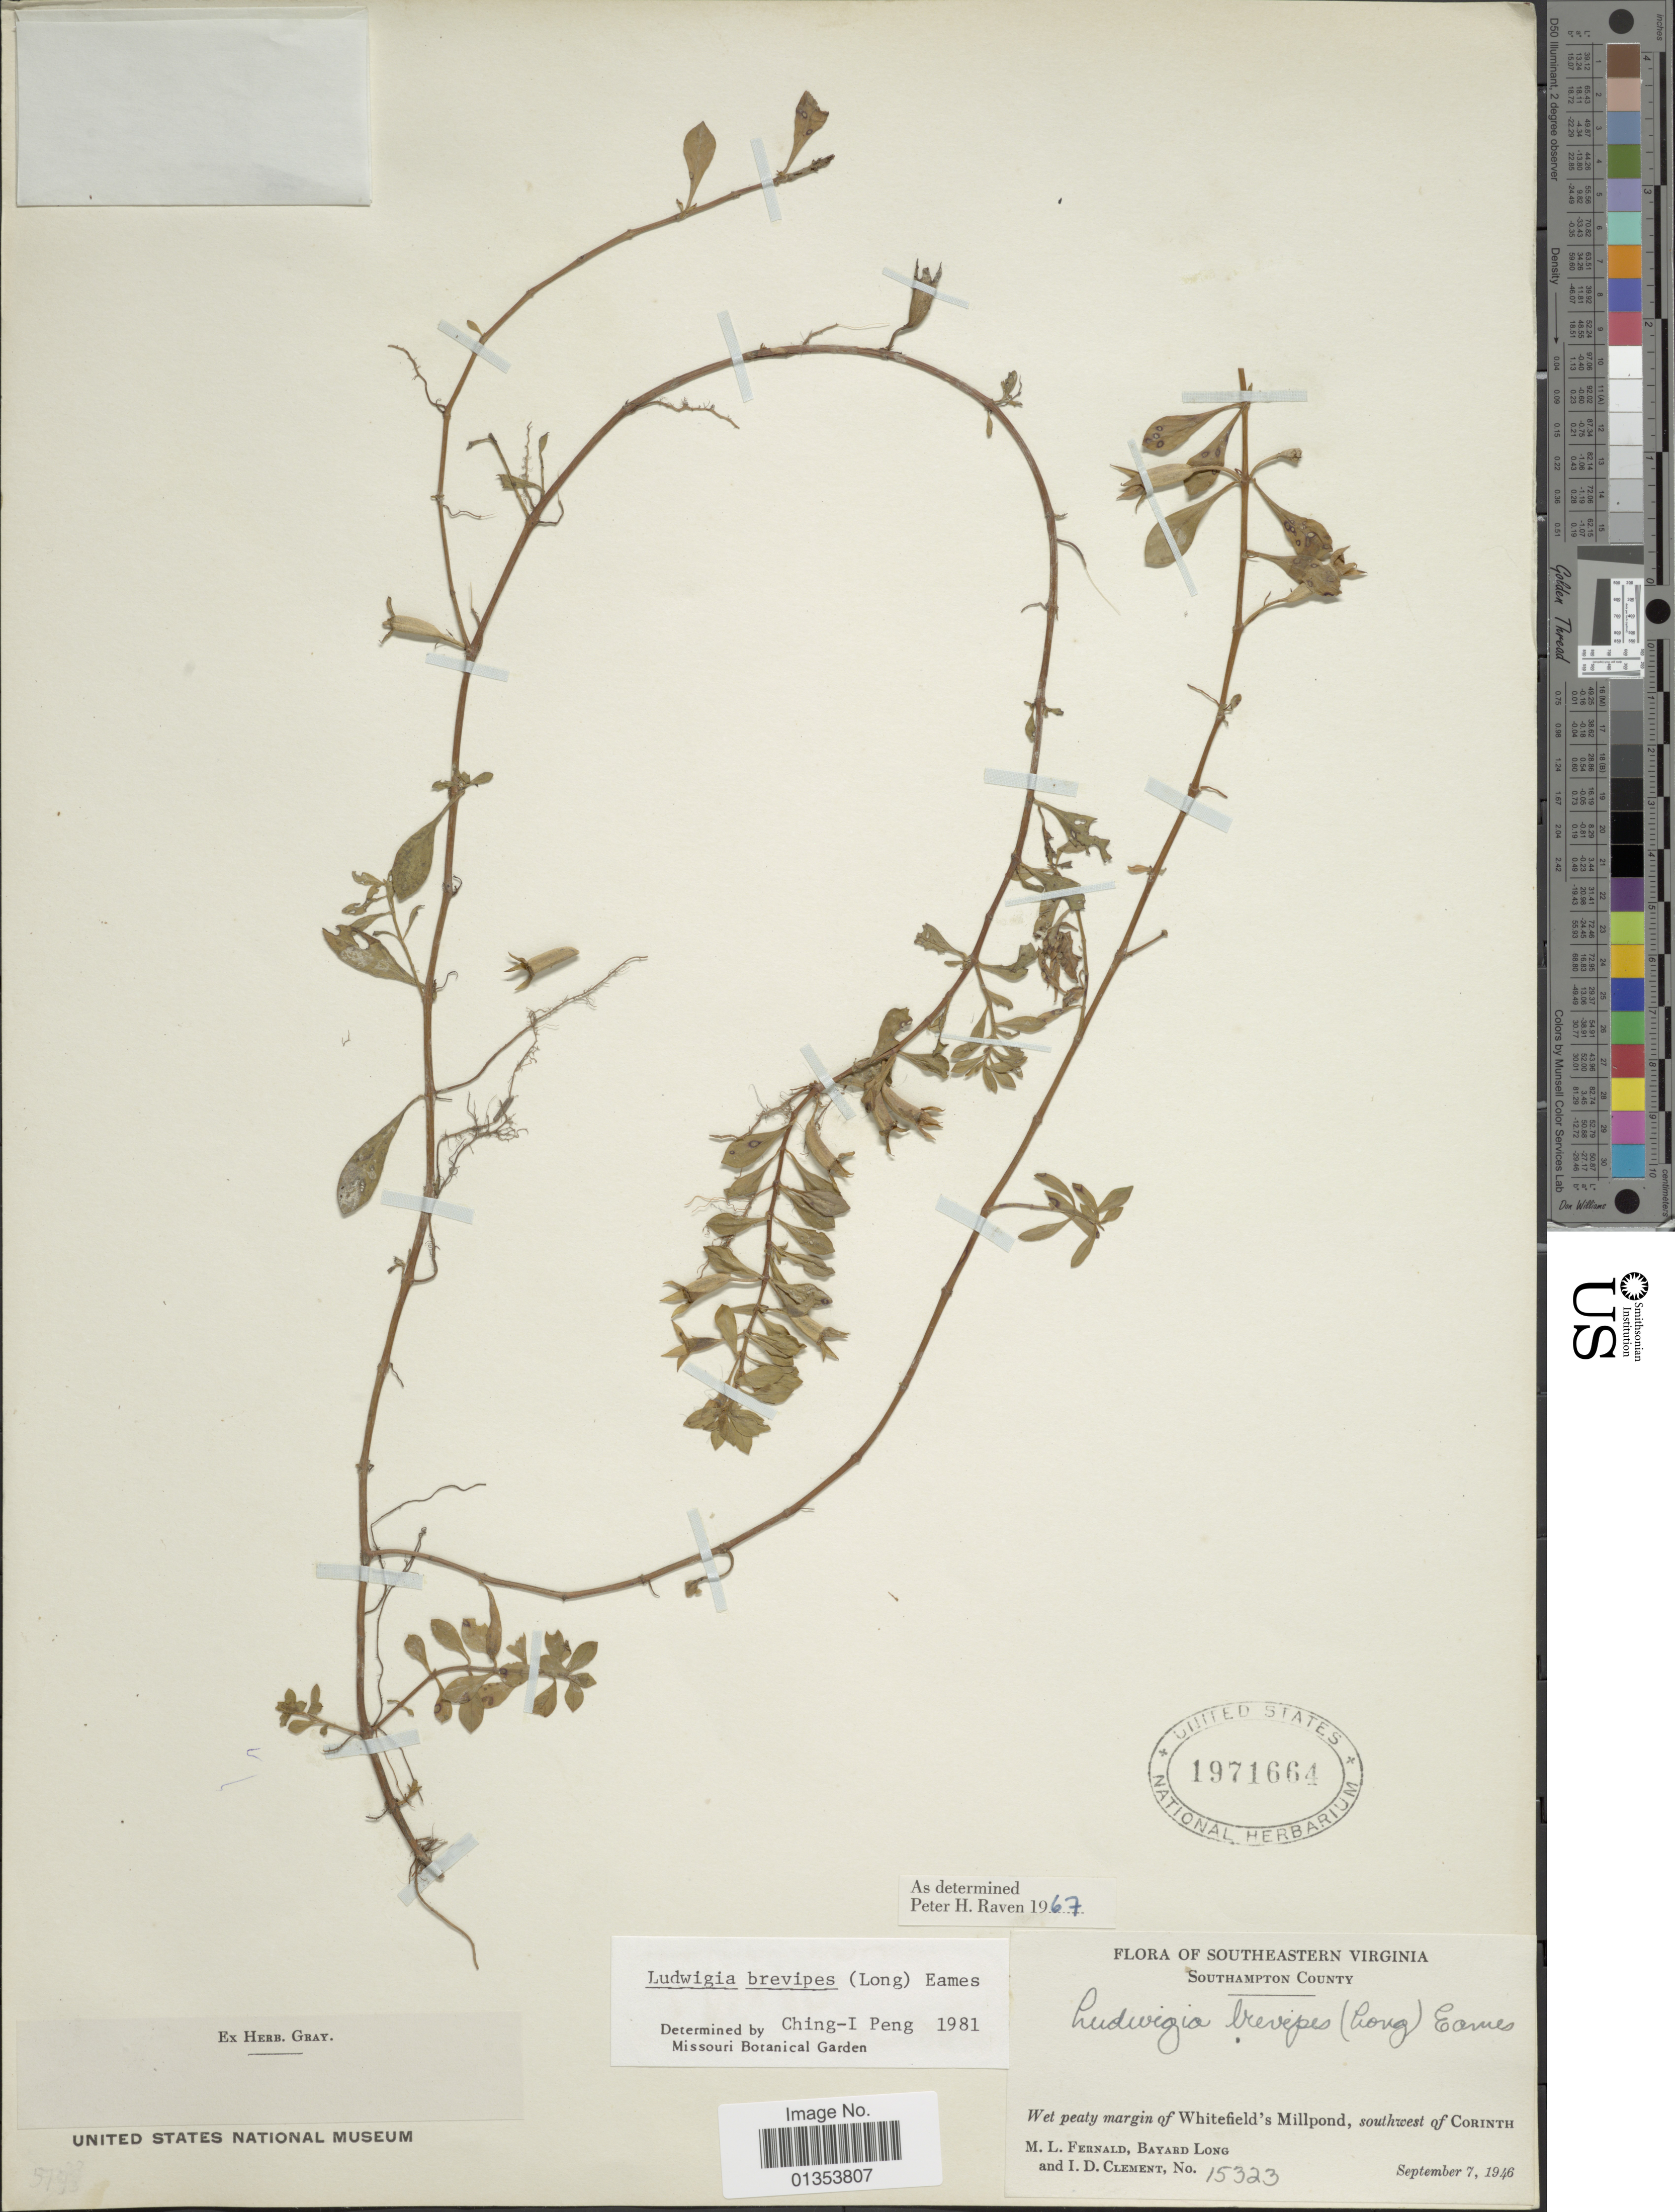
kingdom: Plantae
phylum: Tracheophyta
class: Magnoliopsida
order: Myrtales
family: Onagraceae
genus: Ludwigia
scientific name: Ludwigia brevipes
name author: (Long) Eames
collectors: M. L. Fernald, B. Long & I. Clement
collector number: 15323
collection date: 1946-09-07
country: United States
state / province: Virginia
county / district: Southampton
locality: Southeastern Virginia, Southampton County, Whitefield's Millpond, southwest of Corinth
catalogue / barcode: US 1971664